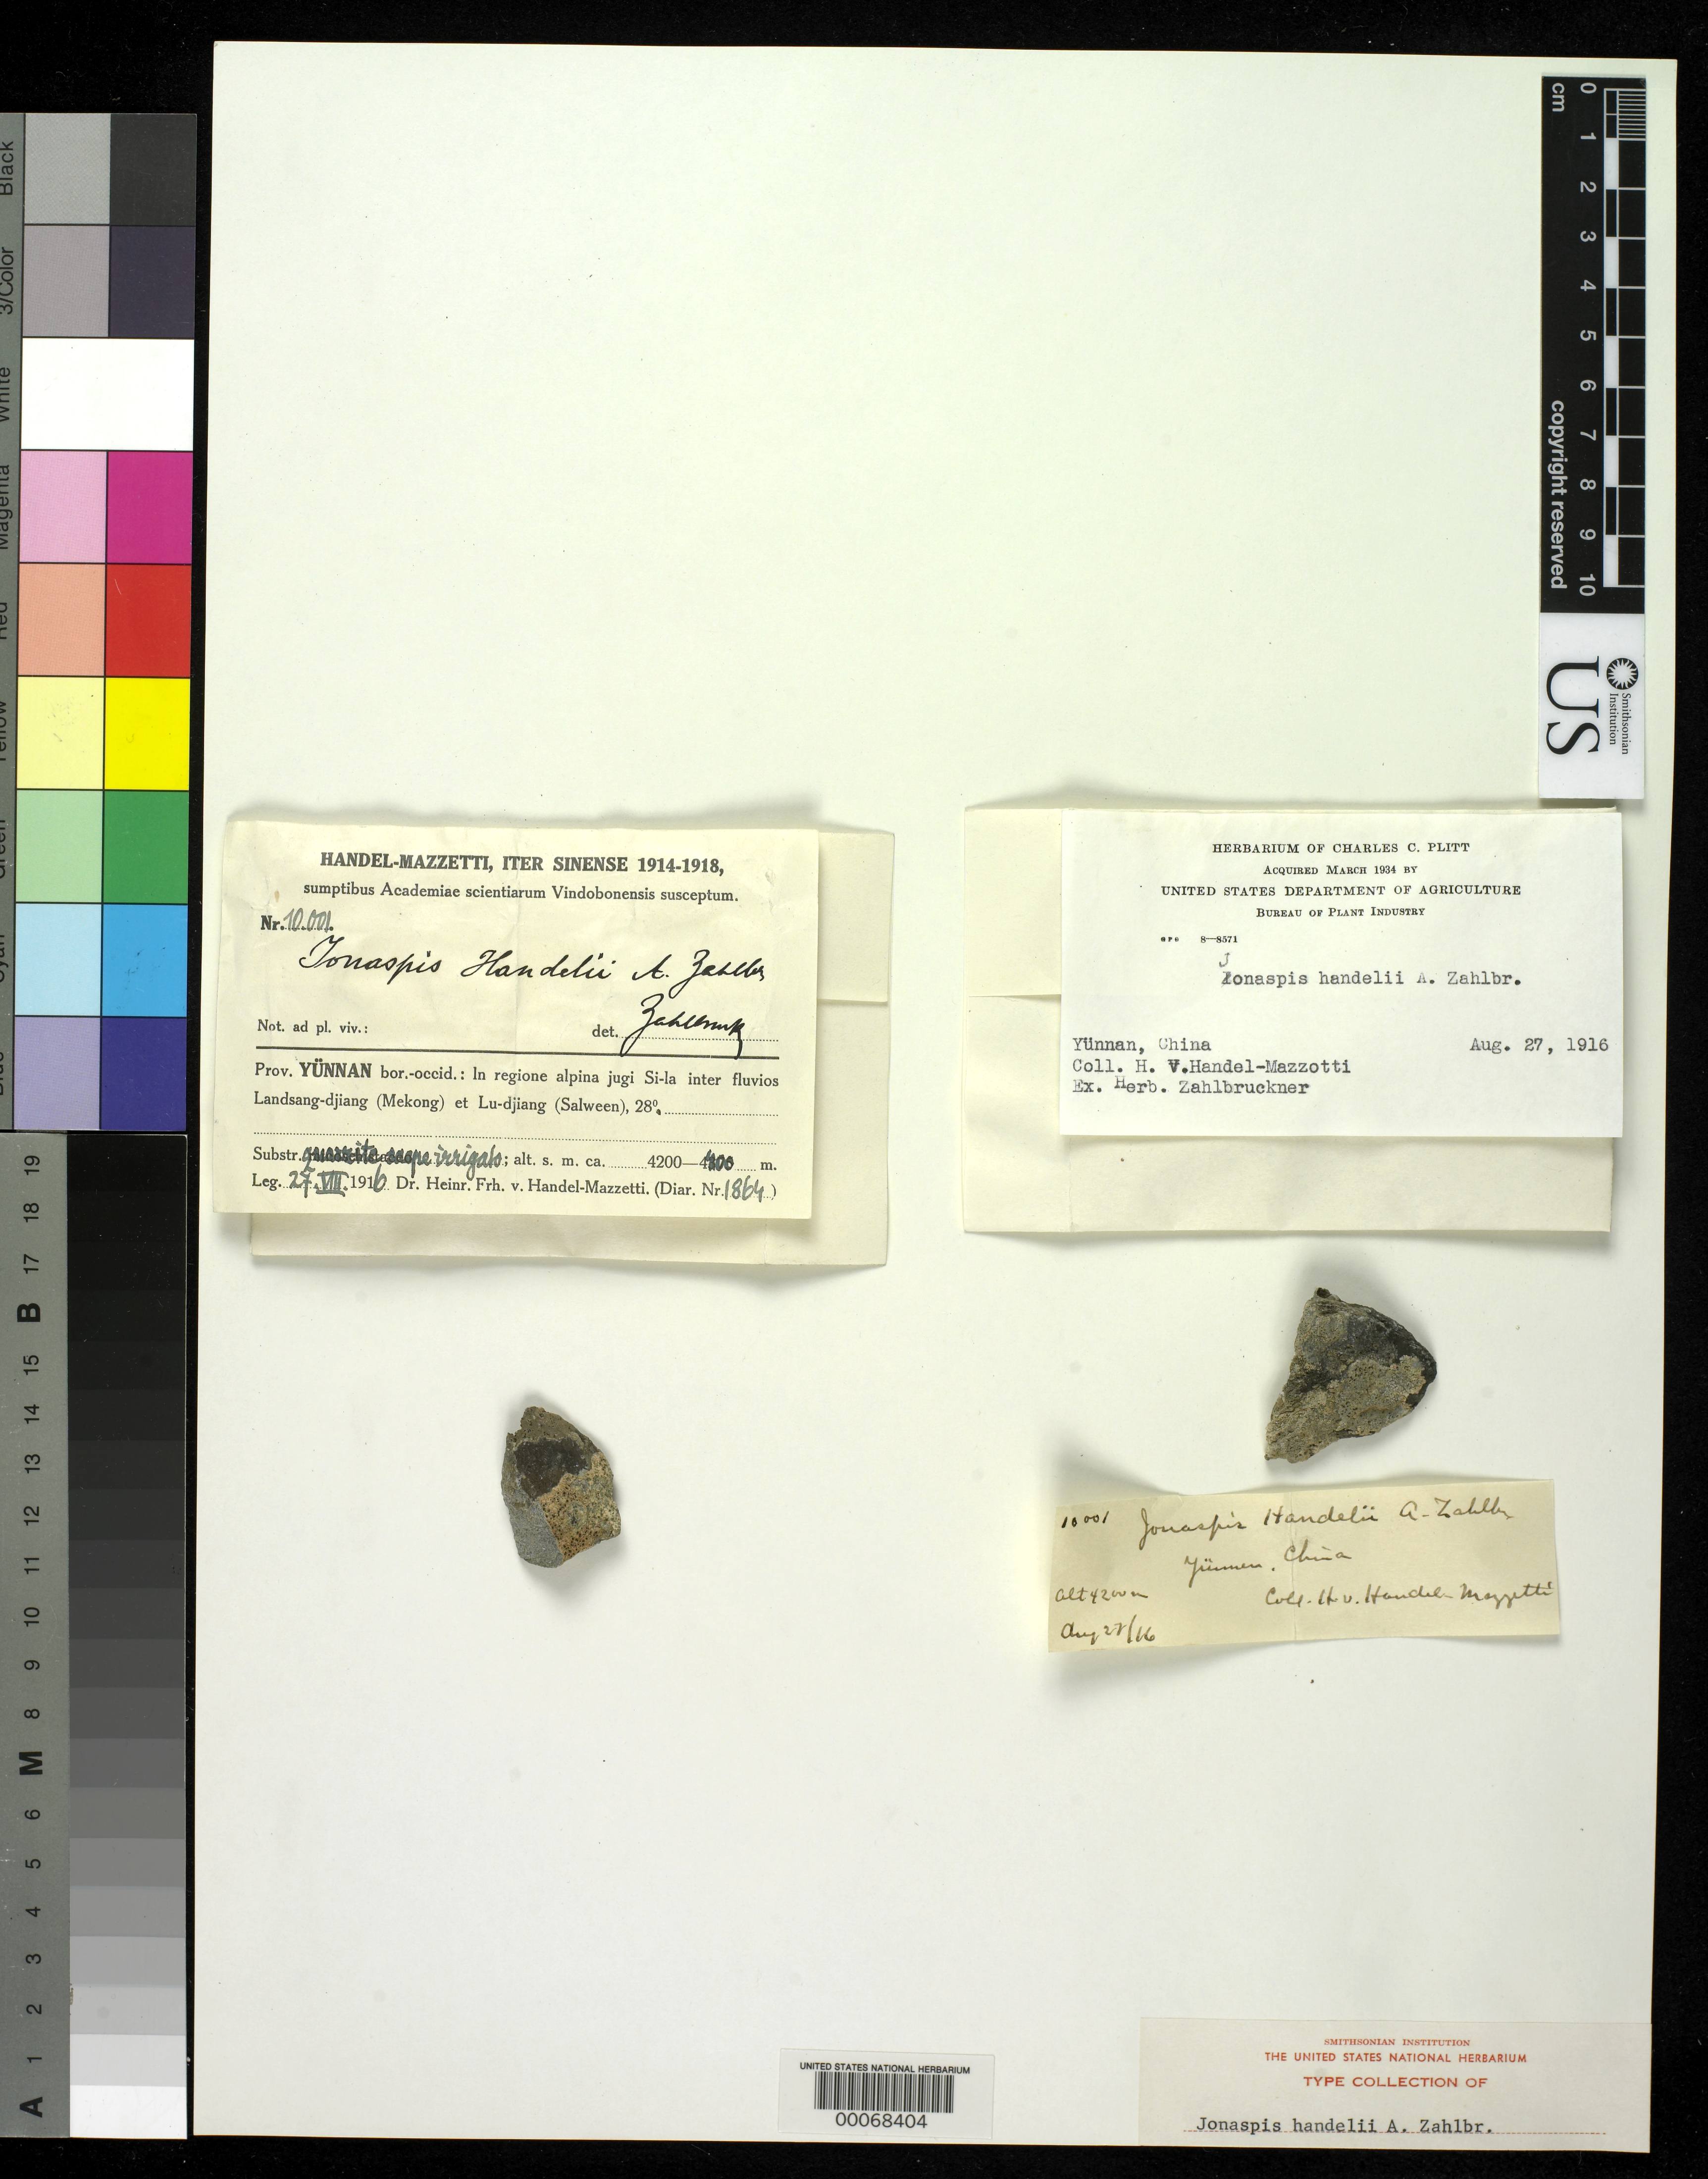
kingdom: Fungi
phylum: Ascomycota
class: Lecanoromycetes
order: Hymeneliales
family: Hymeneliaceae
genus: Ionaspis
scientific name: Ionaspis handelii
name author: Zahlbr. in Hand.-Mazz.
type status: Isotype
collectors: H. Handel-Mazzetti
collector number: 10001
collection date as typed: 27 Aug 1916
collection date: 1916-08-27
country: China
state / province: Yunnan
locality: Si-la inter fluvios Landsang-djiang (Mekong) et Lu-djiang. [Si-la between Landsang-djiang (Mekong) & Lu-djiang Rivers.]